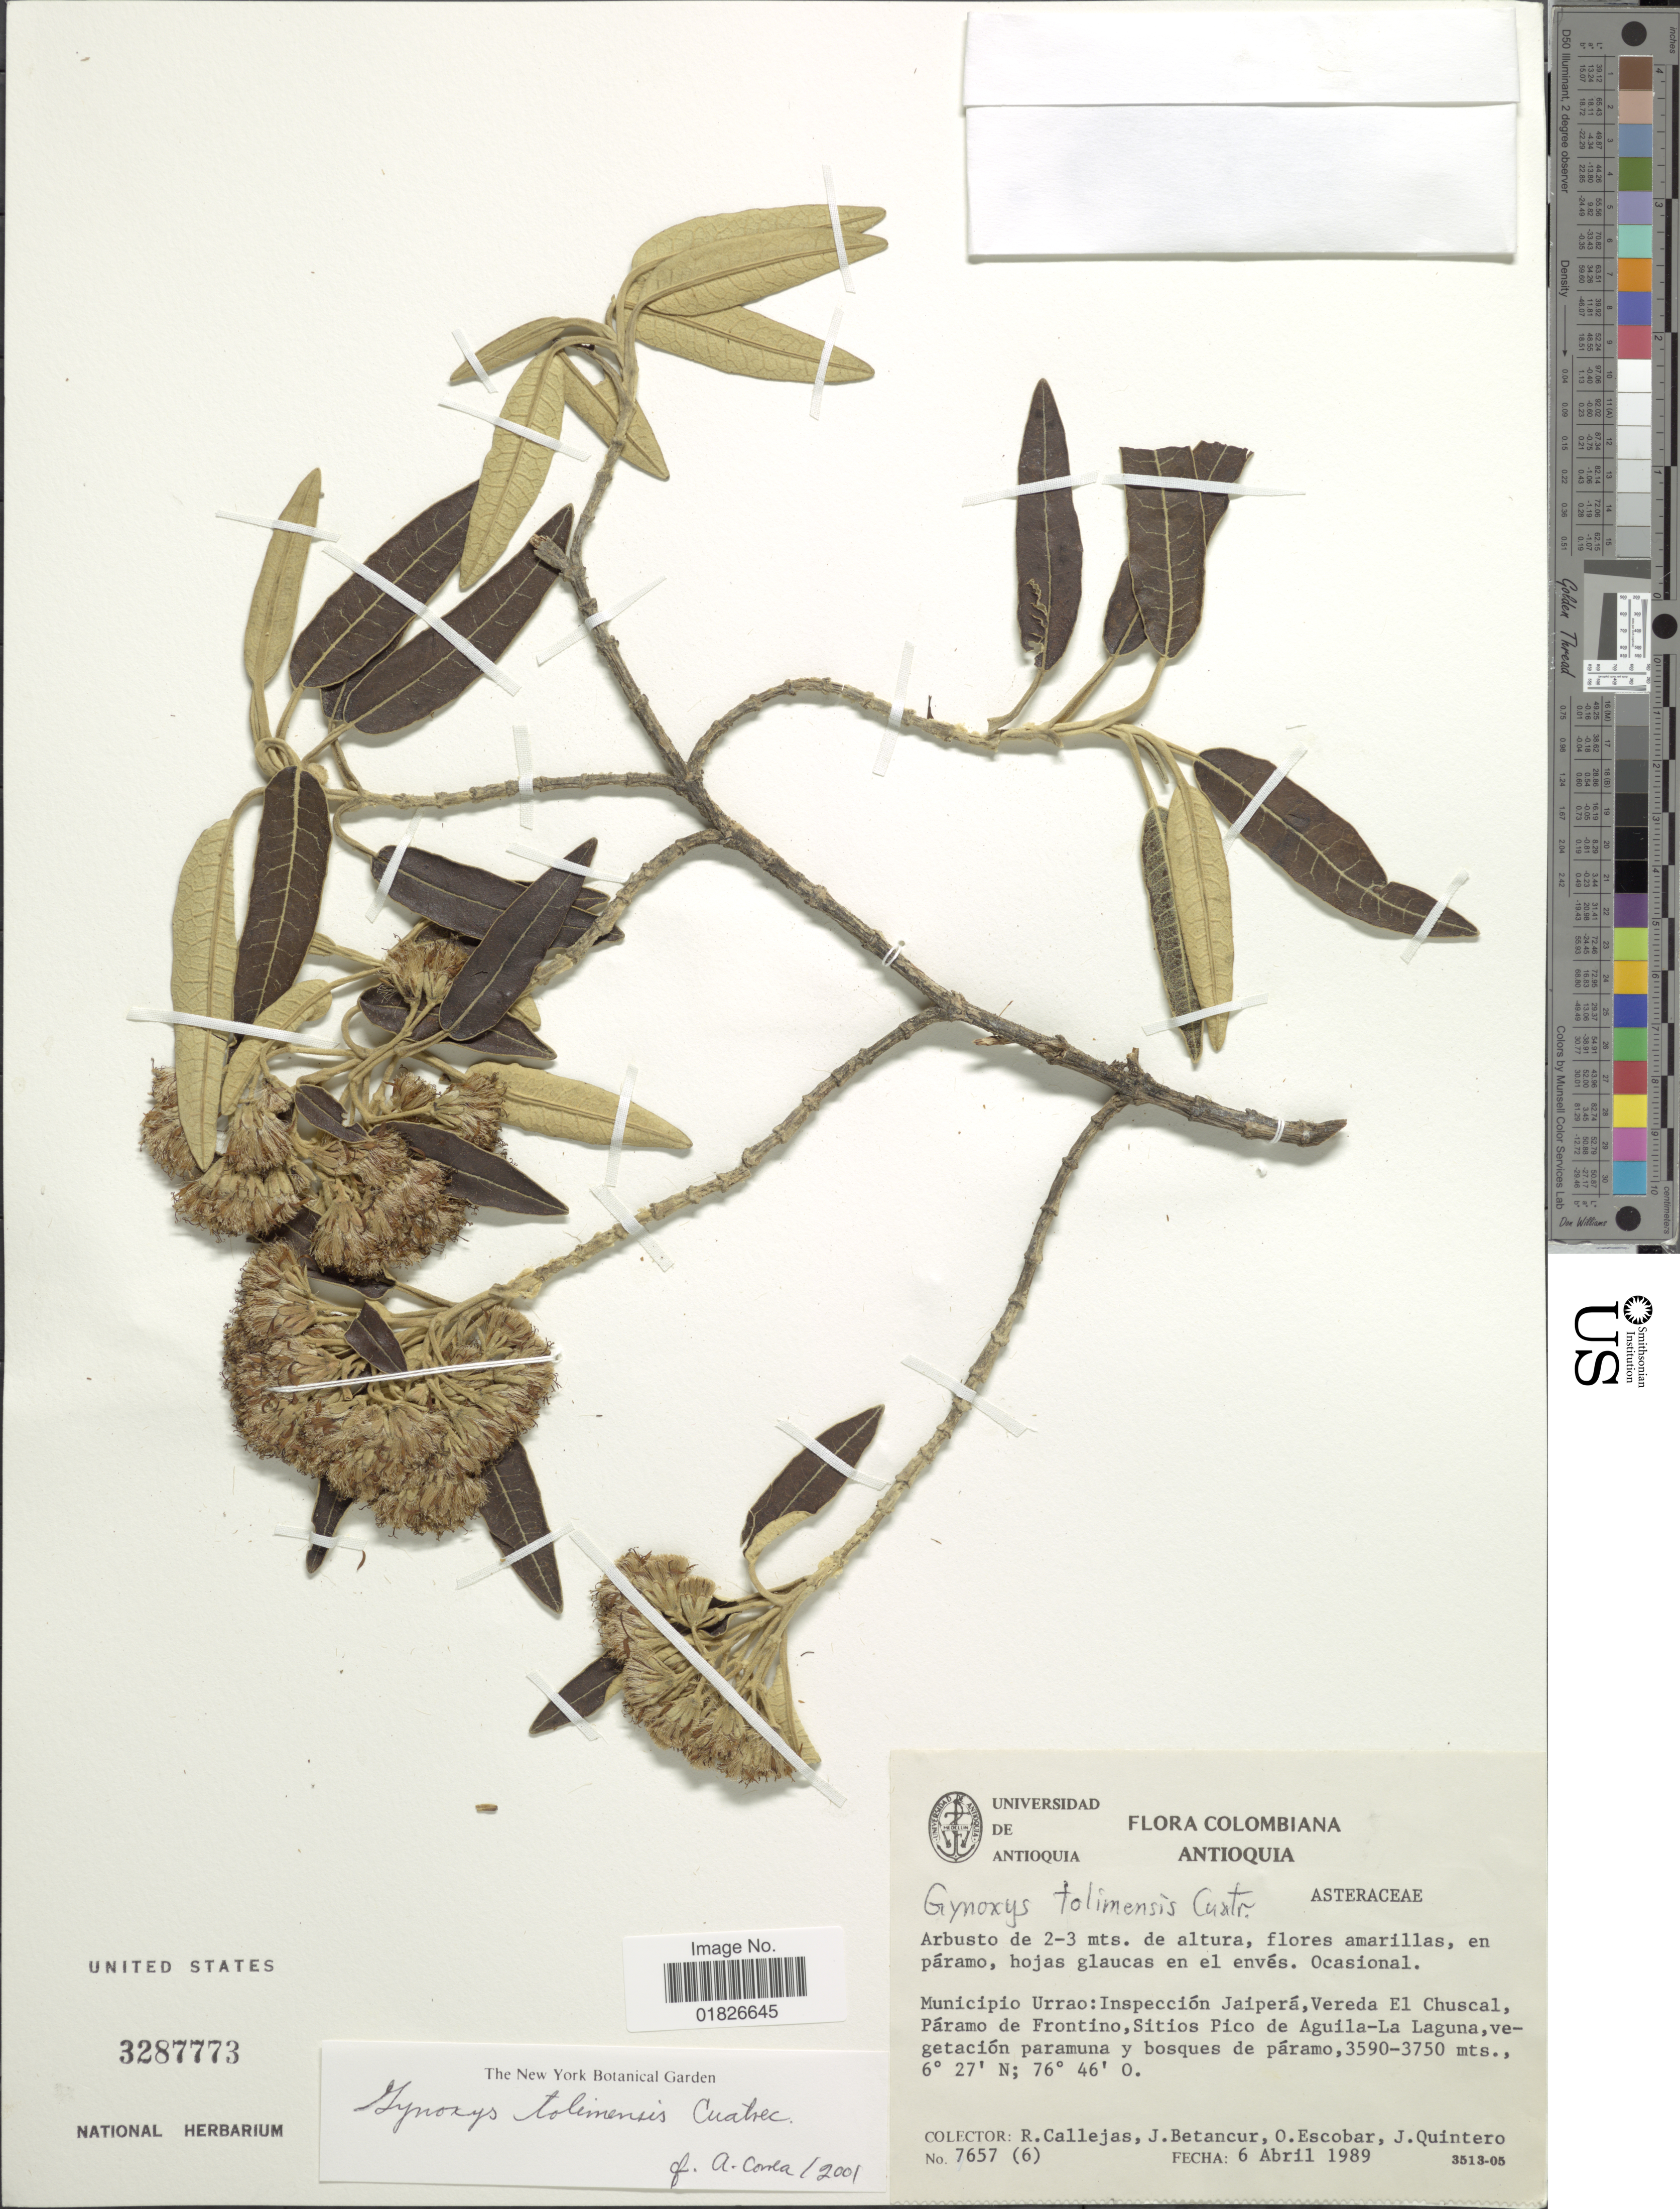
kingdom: Plantae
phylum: Tracheophyta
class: Magnoliopsida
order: Asterales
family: Asteraceae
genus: Gynoxys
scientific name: Gynoxys tolimensis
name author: Cuatrec.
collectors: R. Callejas, J. Betancur, O. D. Escobar & J. Quintero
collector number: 7657/6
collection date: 1989-04-06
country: Colombia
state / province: Antioquia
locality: Municipio Urrao, Inspeccion Jaipera, Vereda El Chuscal, Paramo de Frontino, Sitios Pico de Aguila-La Laguna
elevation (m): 3590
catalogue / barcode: US 3287773